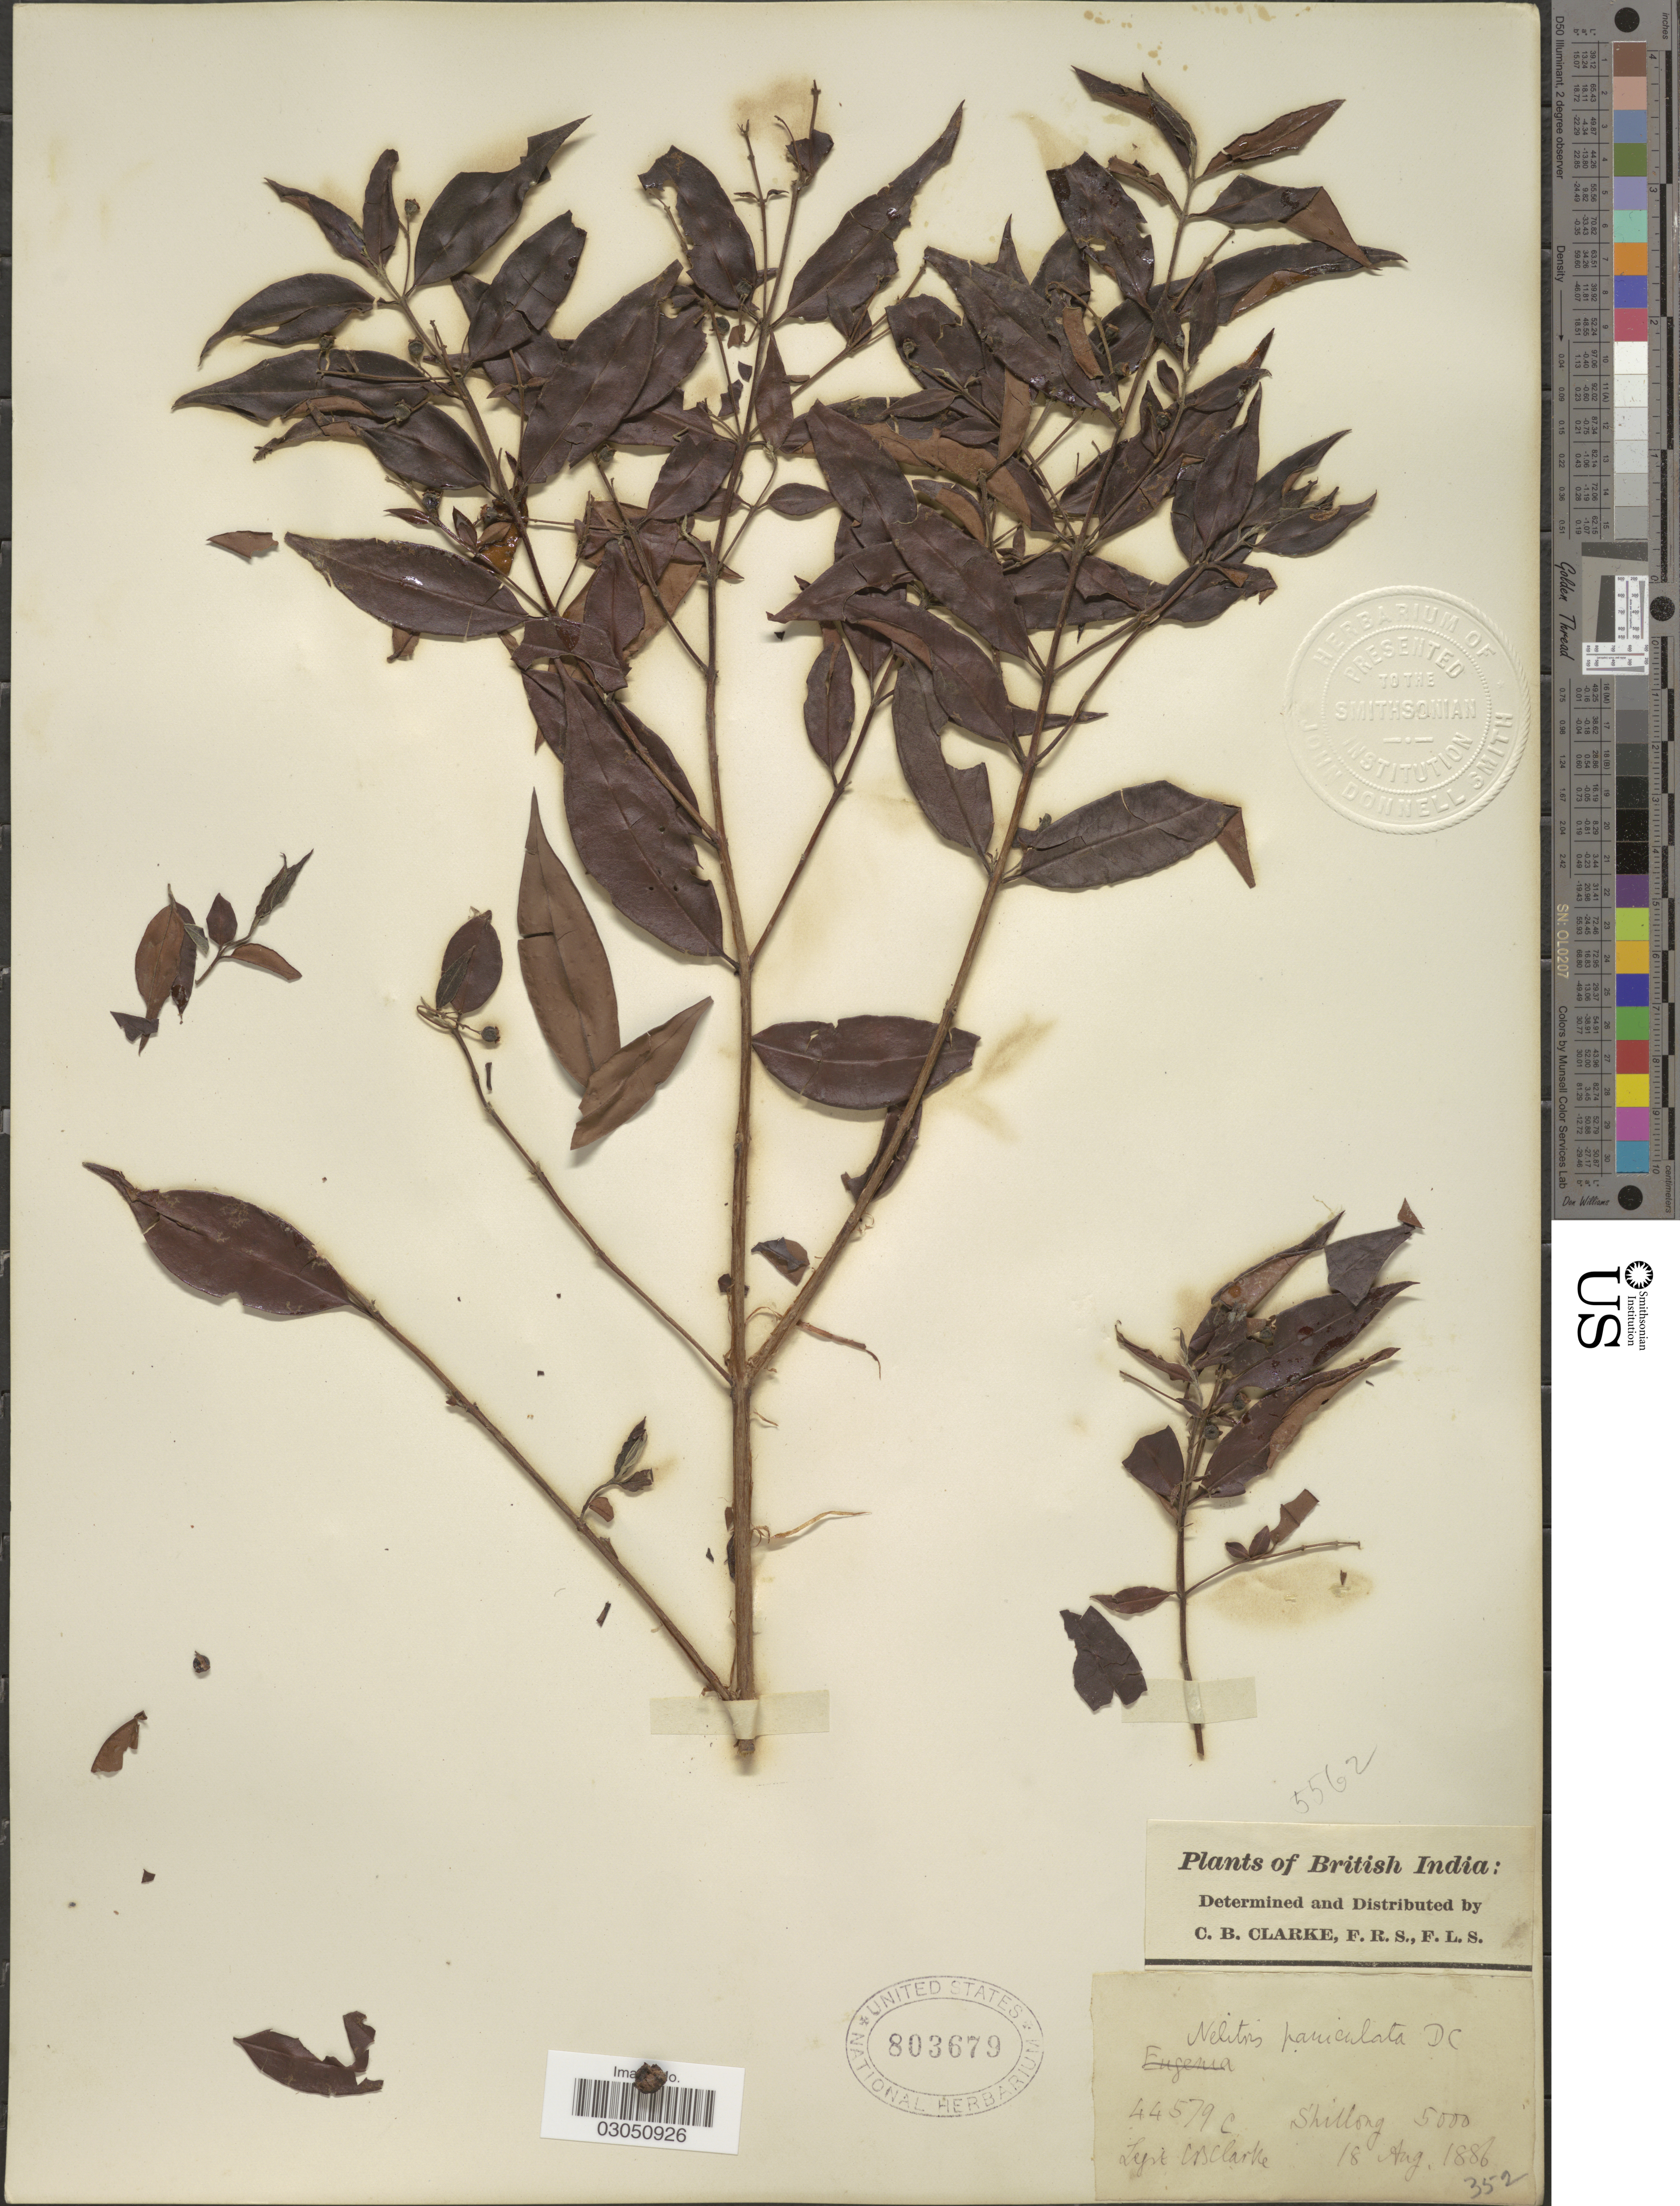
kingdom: Plantae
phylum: Tracheophyta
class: Magnoliopsida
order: Myrtales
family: Myrtaceae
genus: Decaspermum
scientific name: Decaspermum parviflorum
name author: (Lam.) A.J. Scott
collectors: C. B. Clarke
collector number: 44579C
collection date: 1886-08-18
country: India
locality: British India: Shillong.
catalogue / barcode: US 803679